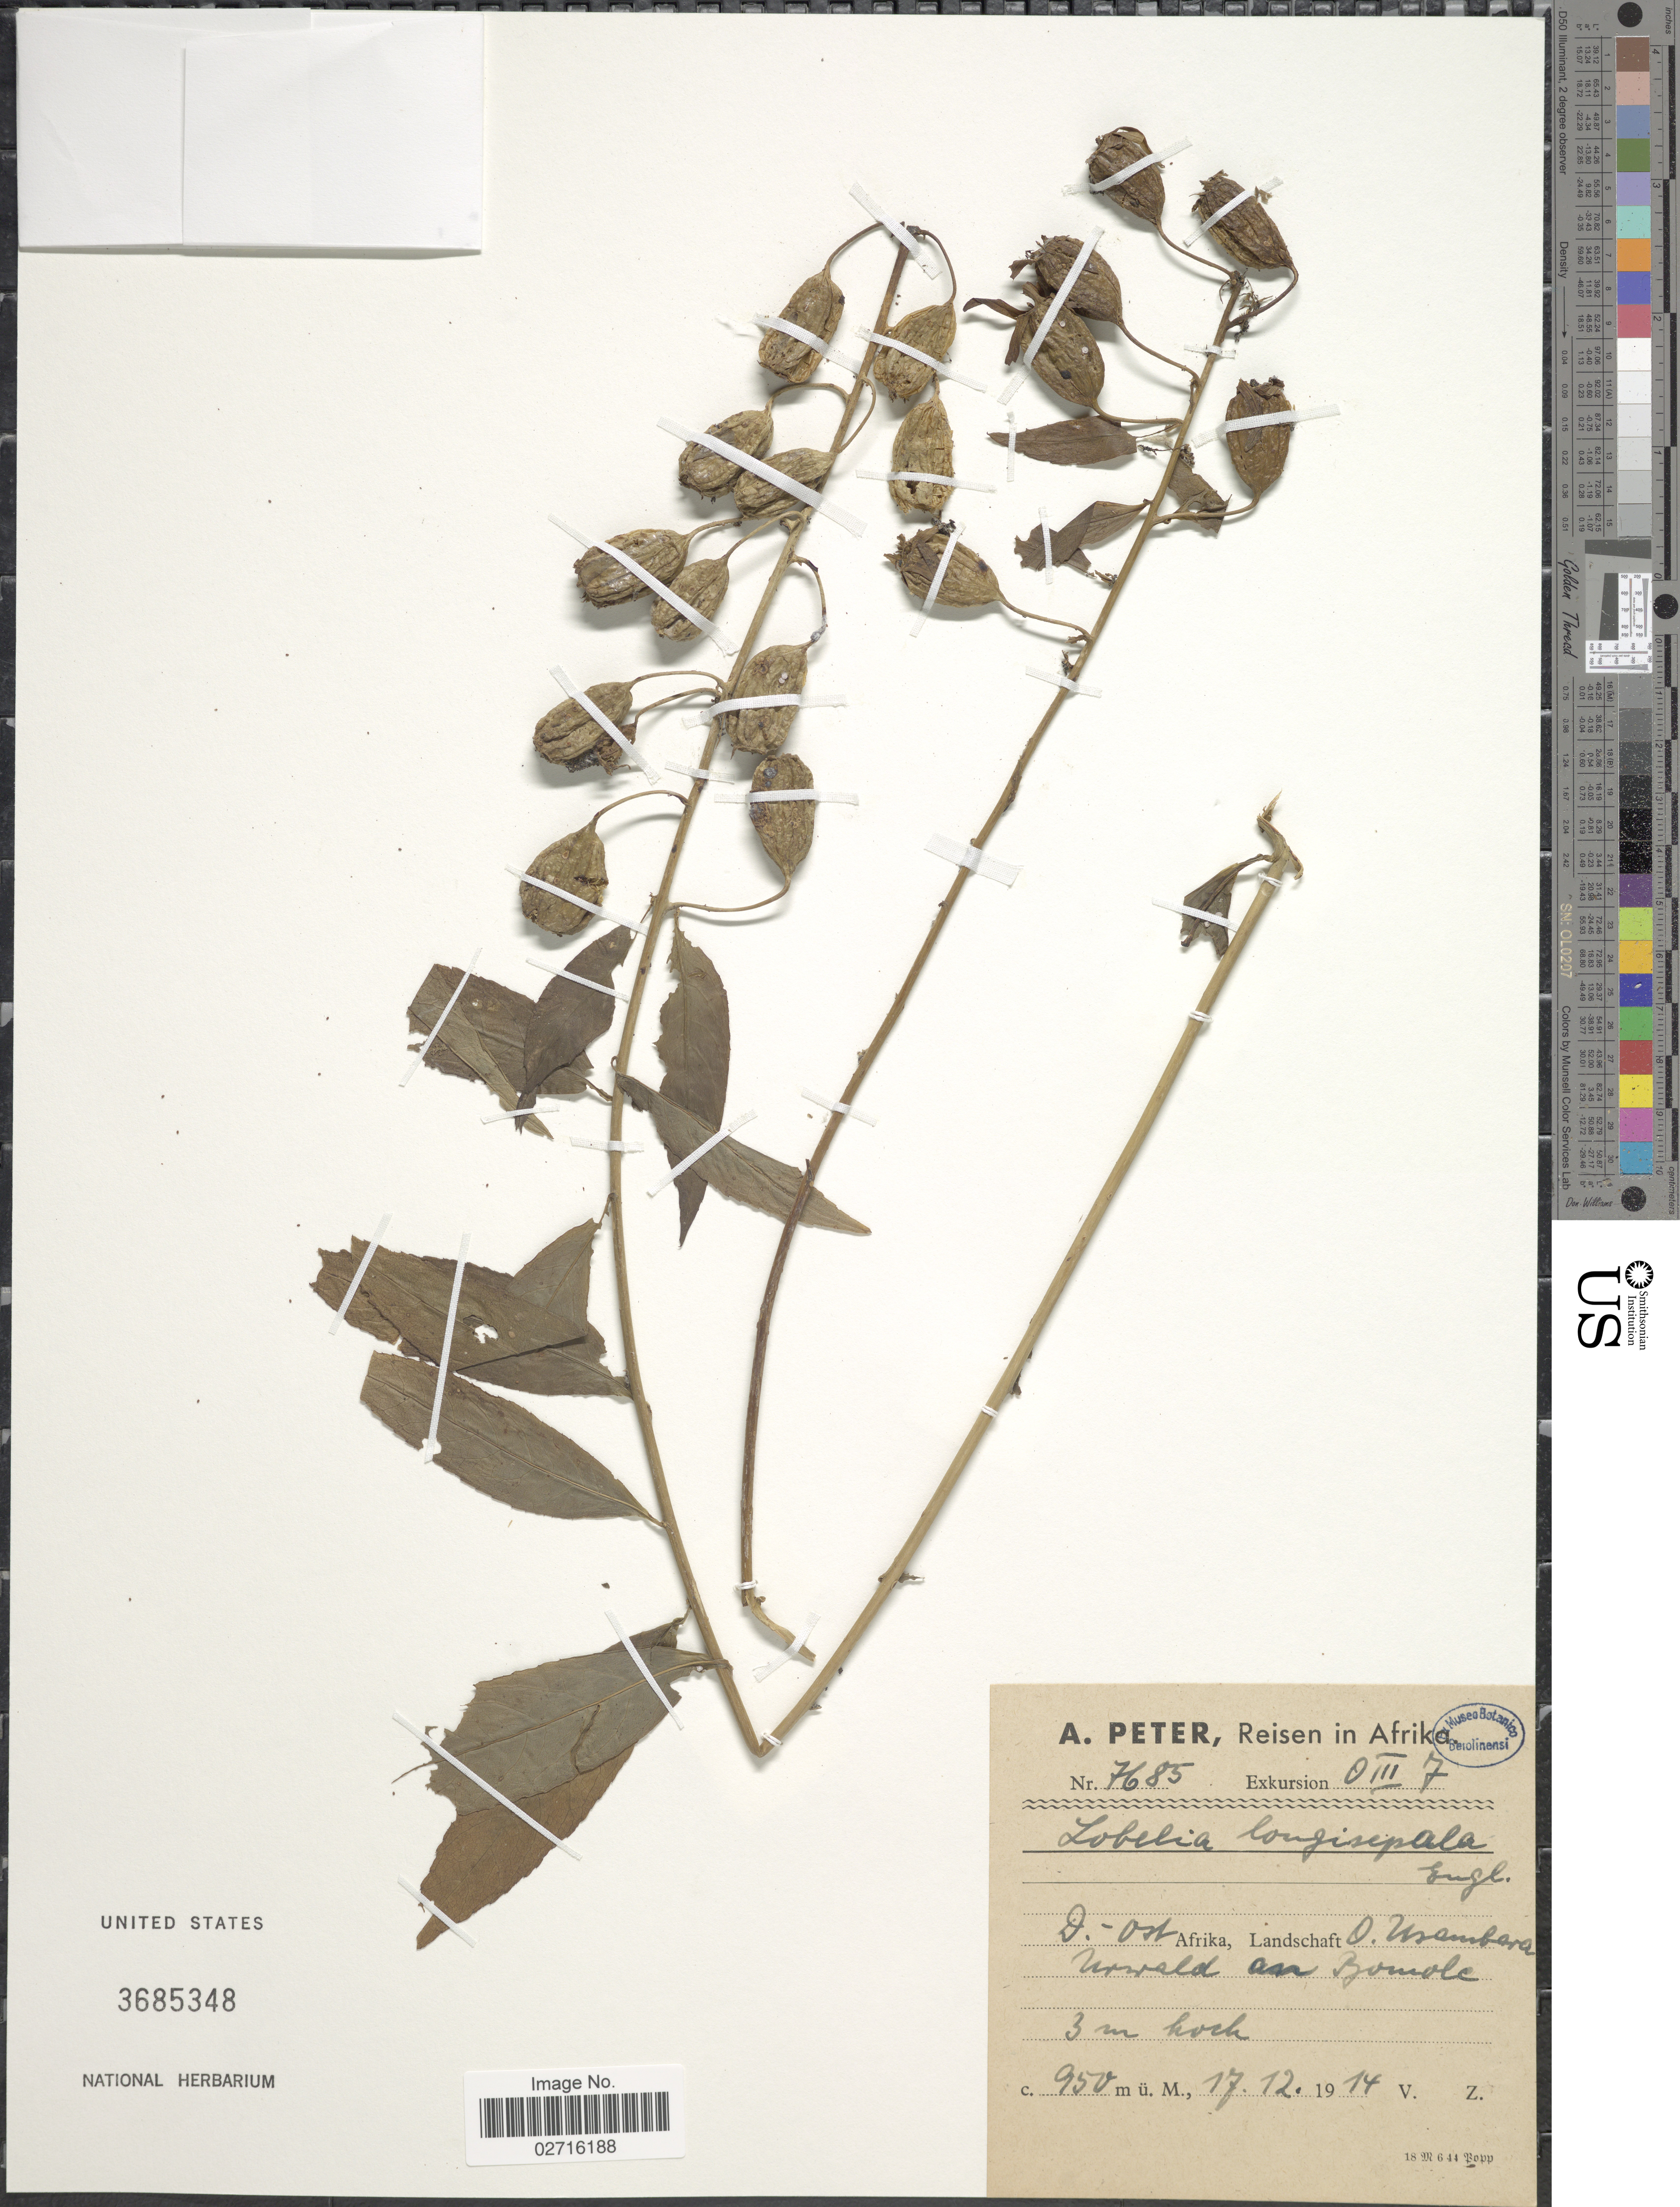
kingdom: Plantae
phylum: Tracheophyta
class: Magnoliopsida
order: Asterales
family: Campanulaceae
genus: Lobelia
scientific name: Lobelia longisepala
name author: Engl.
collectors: A. Peter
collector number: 7685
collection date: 1914-12-17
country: Tanzania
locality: D. Ost Afrika, Landschaft O. Usambara Urwald and Bomole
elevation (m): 950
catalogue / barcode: US 3685348